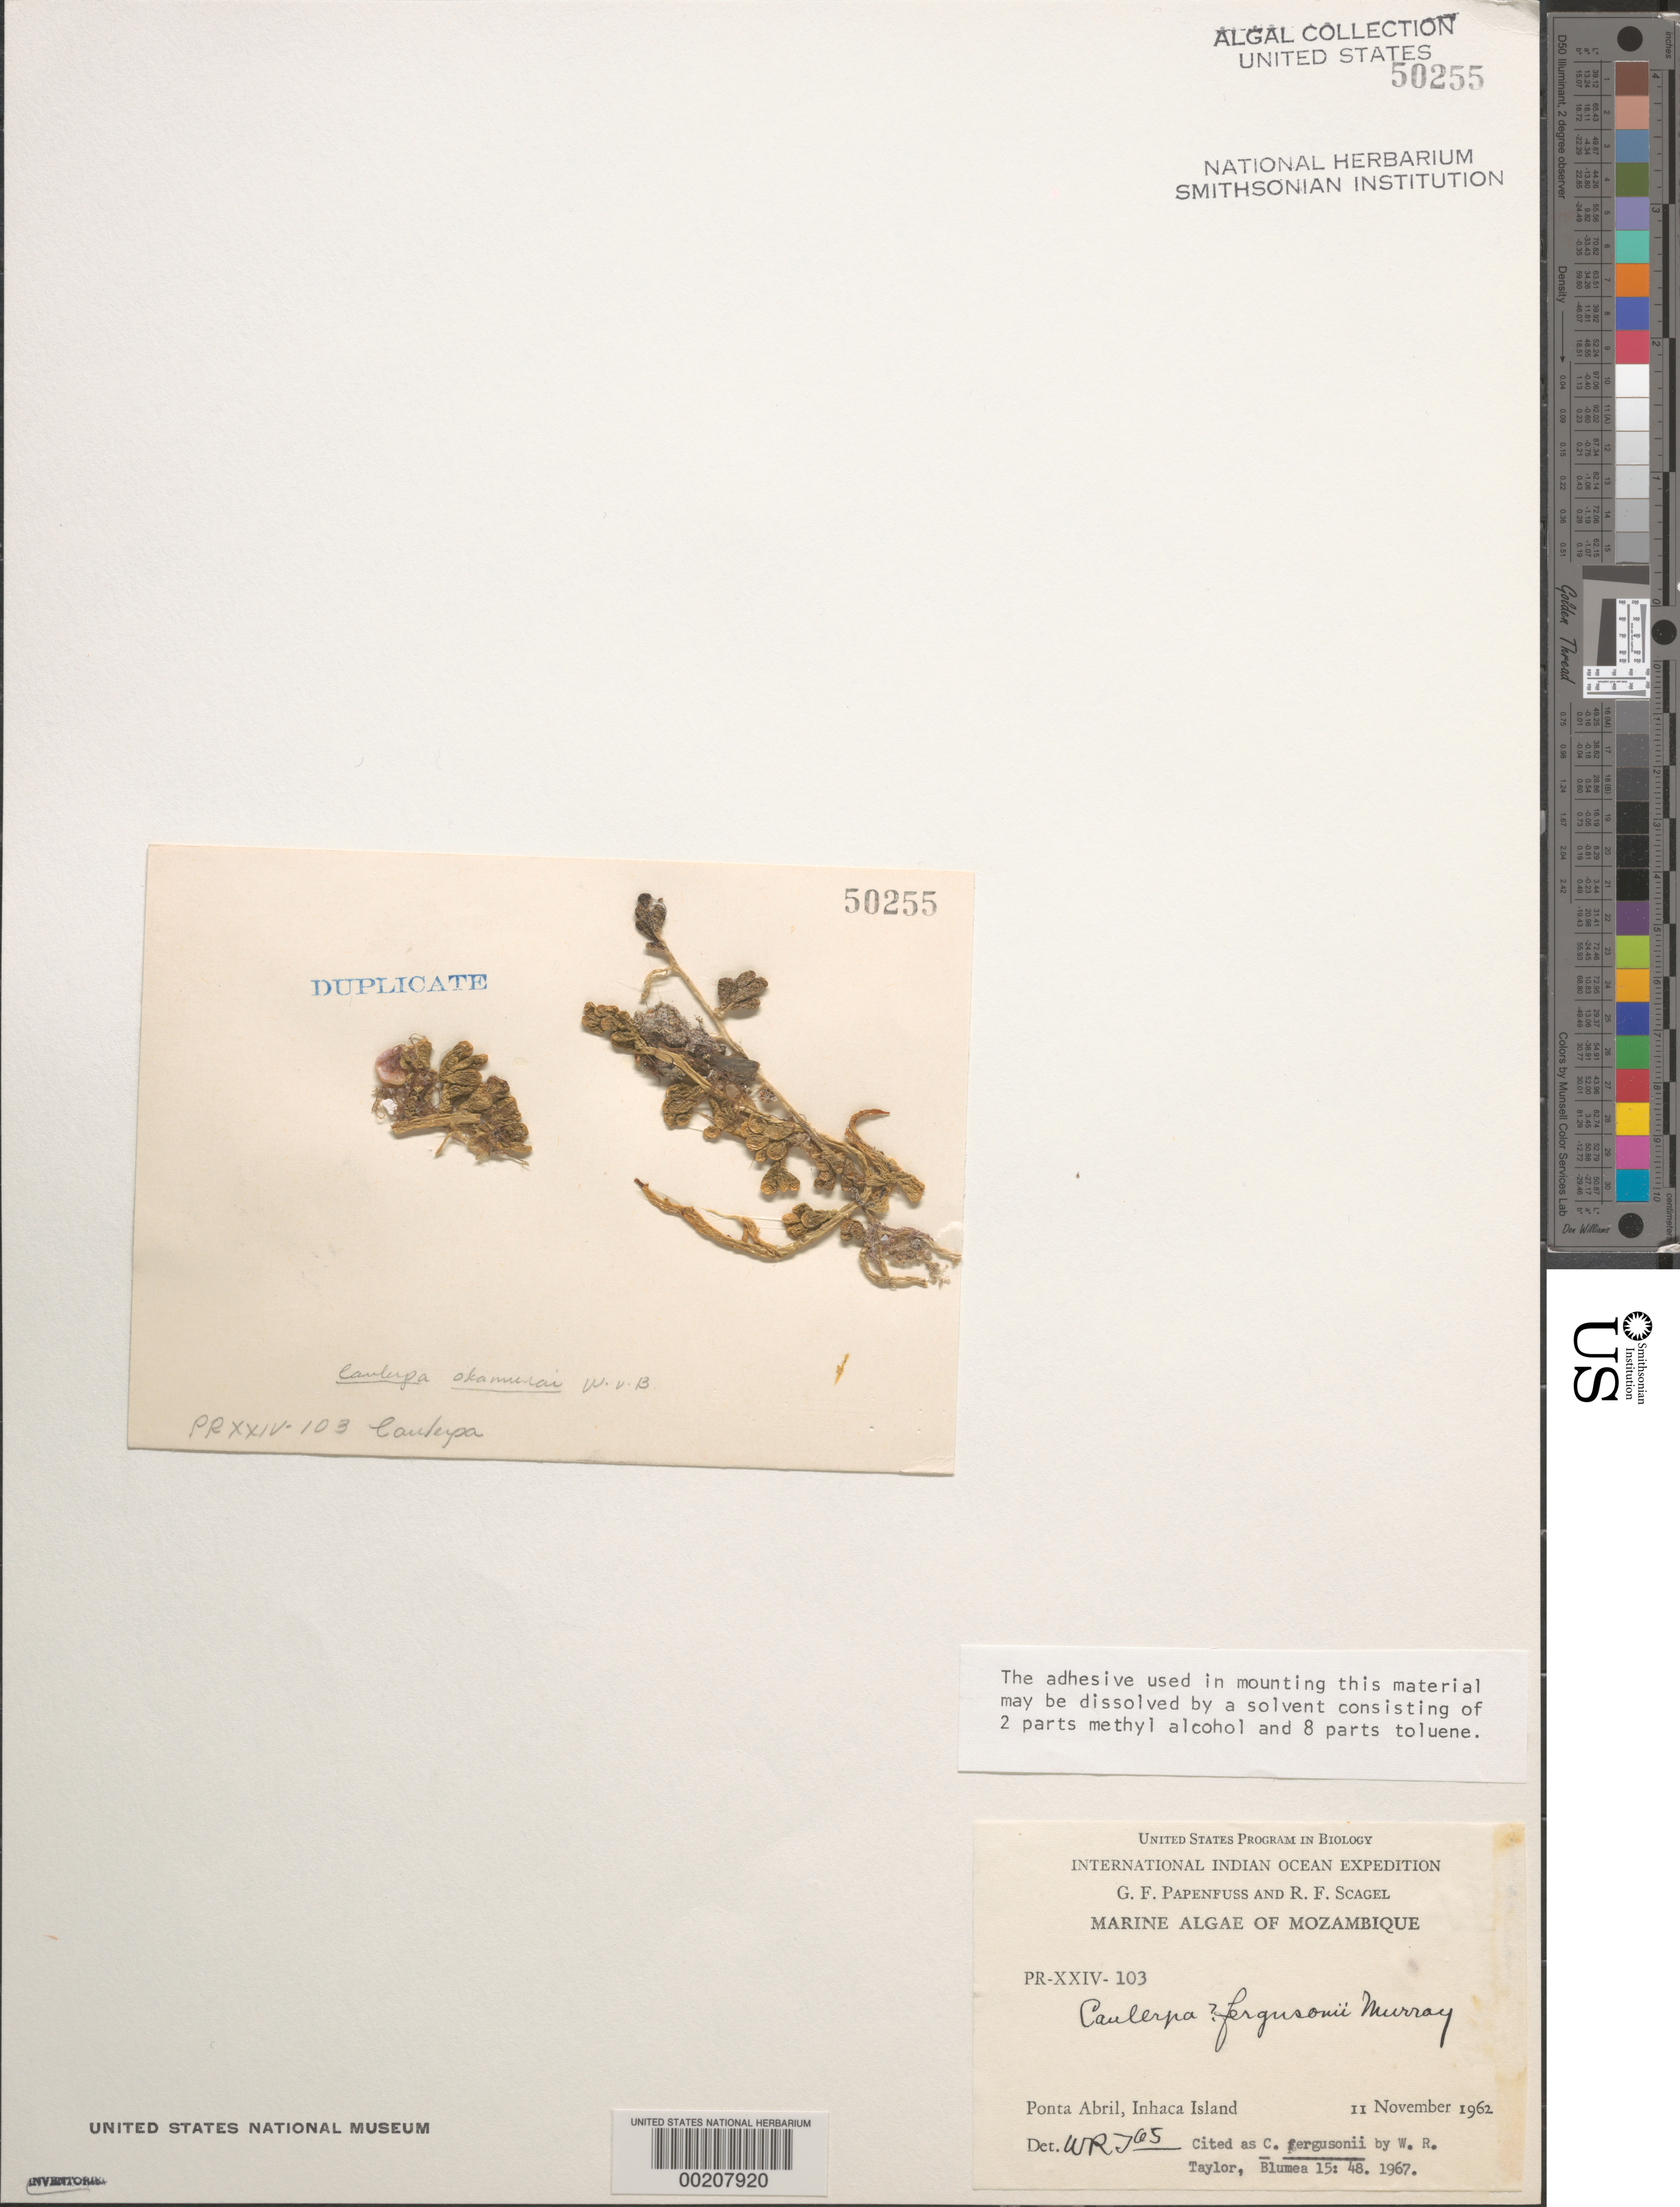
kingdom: Plantae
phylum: Chlorophyta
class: Ulvophyceae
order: Bryopsidales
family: Caulerpaceae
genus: Caulerpa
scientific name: Caulerpa fergusonii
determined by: Taylor, William R.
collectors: G. Papenfuss & R. F. Scagel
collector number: PR-XXIV-103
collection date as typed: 11 Nov 1962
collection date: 1962-11-11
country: Mozambique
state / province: Maputo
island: Inhaca Island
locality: Ponta Abril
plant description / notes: International Indian Ocean Expedition, 1962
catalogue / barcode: US 50255